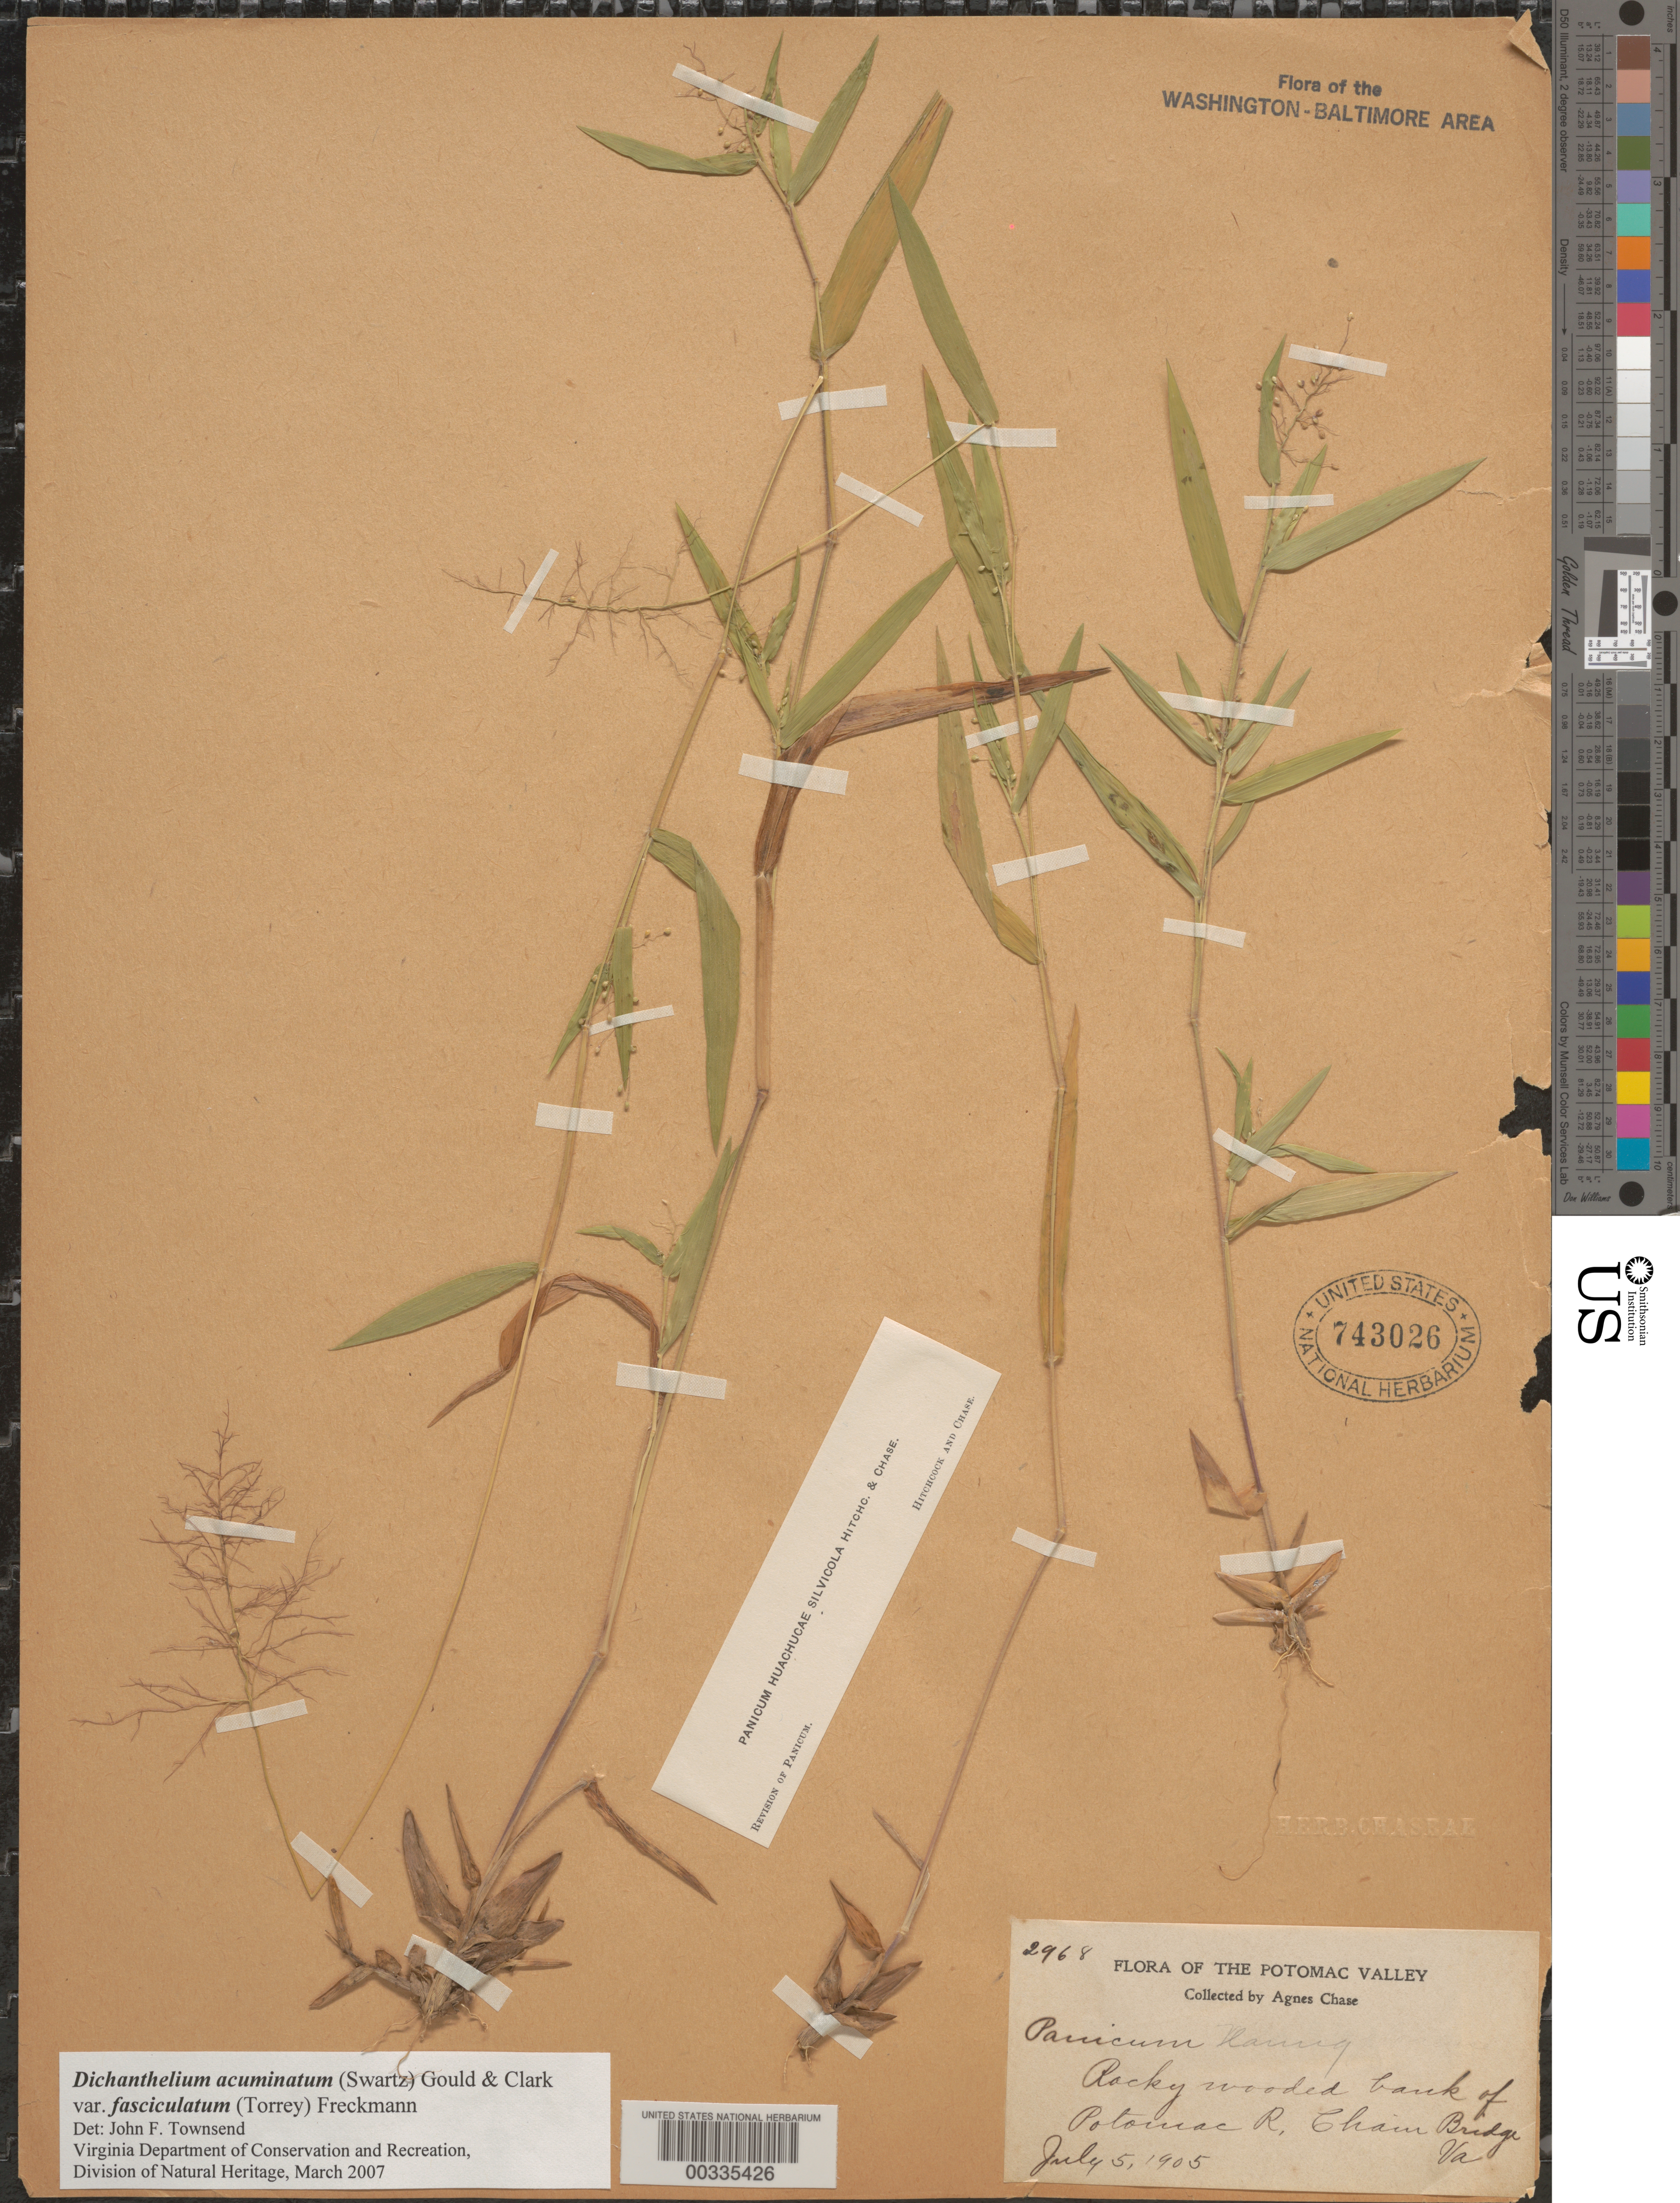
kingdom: Plantae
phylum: Tracheophyta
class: Liliopsida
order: Poales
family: Poaceae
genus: Dichanthelium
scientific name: Dichanthelium acuminatum var. fasciculatum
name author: (Torr.) Freckmann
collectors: A. Chase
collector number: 2968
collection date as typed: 05 Jul 1905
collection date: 1905-07-05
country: United States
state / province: Virginia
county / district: Fairfax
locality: Bank of Potomac River, Chain Bridge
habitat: Rocky wooded bank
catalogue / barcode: US 743026